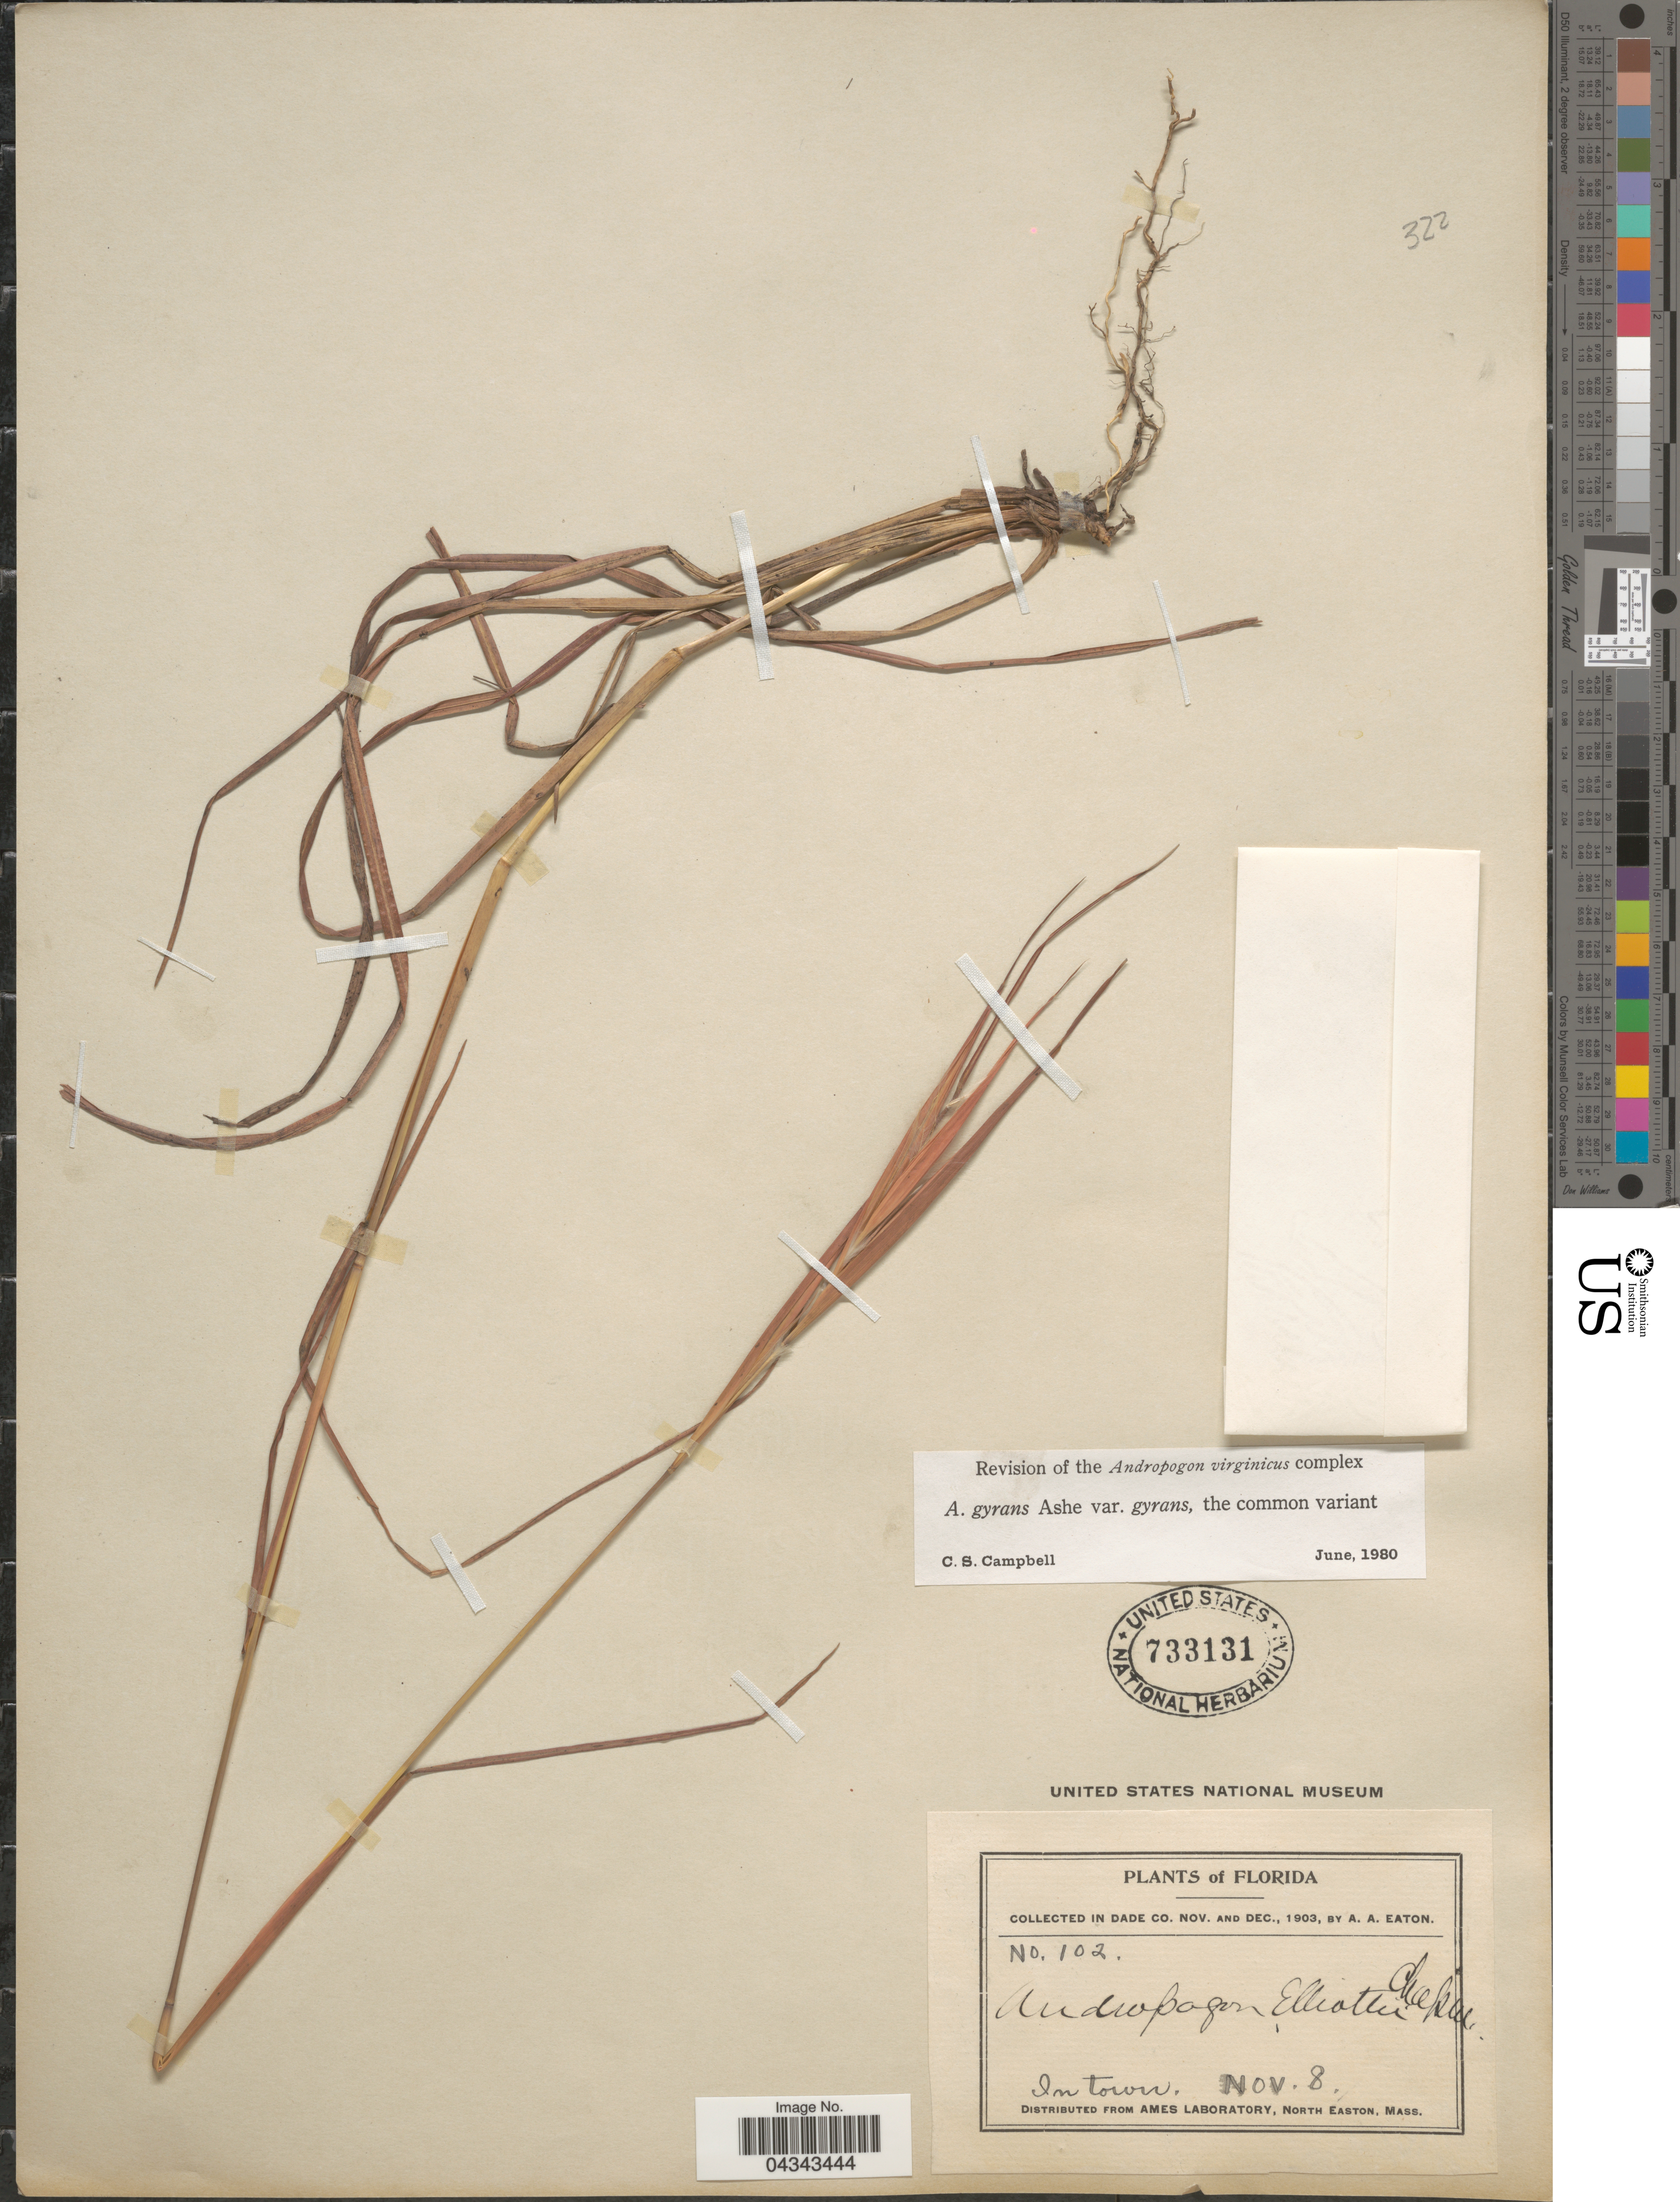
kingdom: Plantae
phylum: Tracheophyta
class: Liliopsida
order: Poales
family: Poaceae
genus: Andropogon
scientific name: Andropogon gyrans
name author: Ashe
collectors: A. A. Eaton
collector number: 102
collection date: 1903-11-08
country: United States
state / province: Florida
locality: In Dade Co. In town.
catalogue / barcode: US 733131